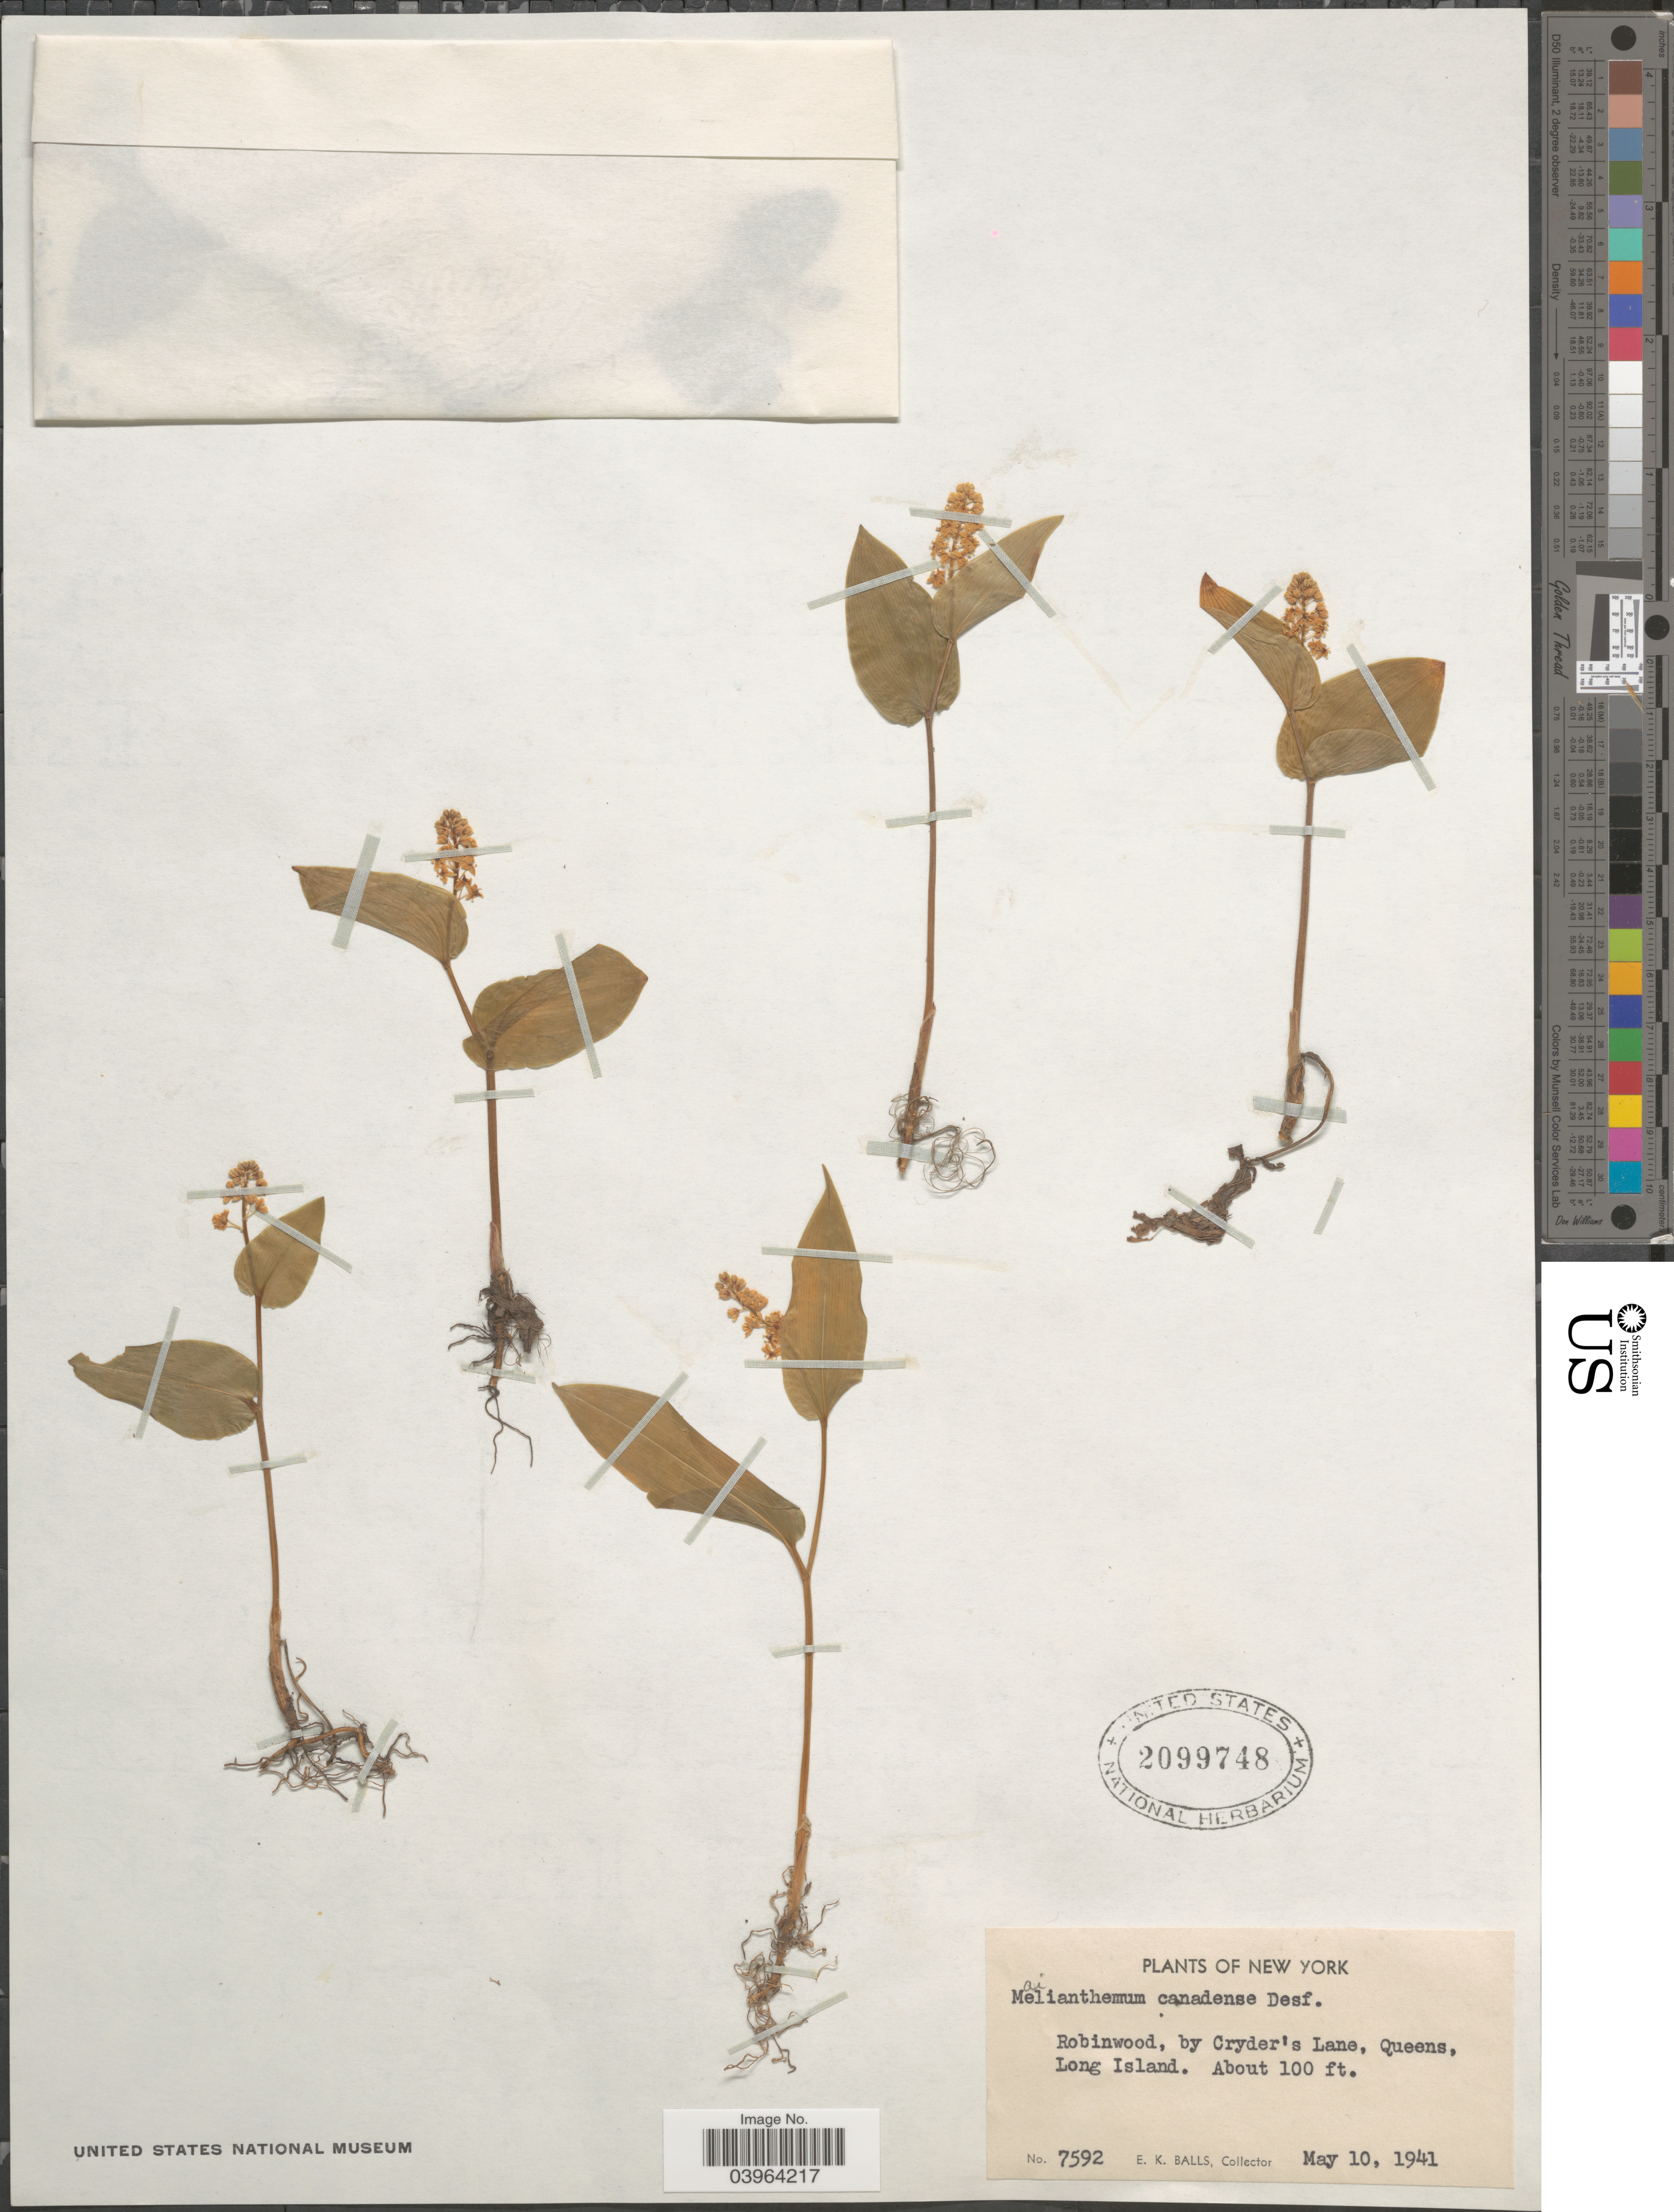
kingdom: Plantae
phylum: Tracheophyta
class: Liliopsida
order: Asparagales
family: Asparagaceae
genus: Maianthemum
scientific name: Maianthemum canadense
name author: Desf.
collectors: E. K. Balls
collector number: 7592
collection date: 1941-05-10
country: United States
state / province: New York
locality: Robinwood, by Cryder's Lane, Queens, Long Island.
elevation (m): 30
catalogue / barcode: US 2099748